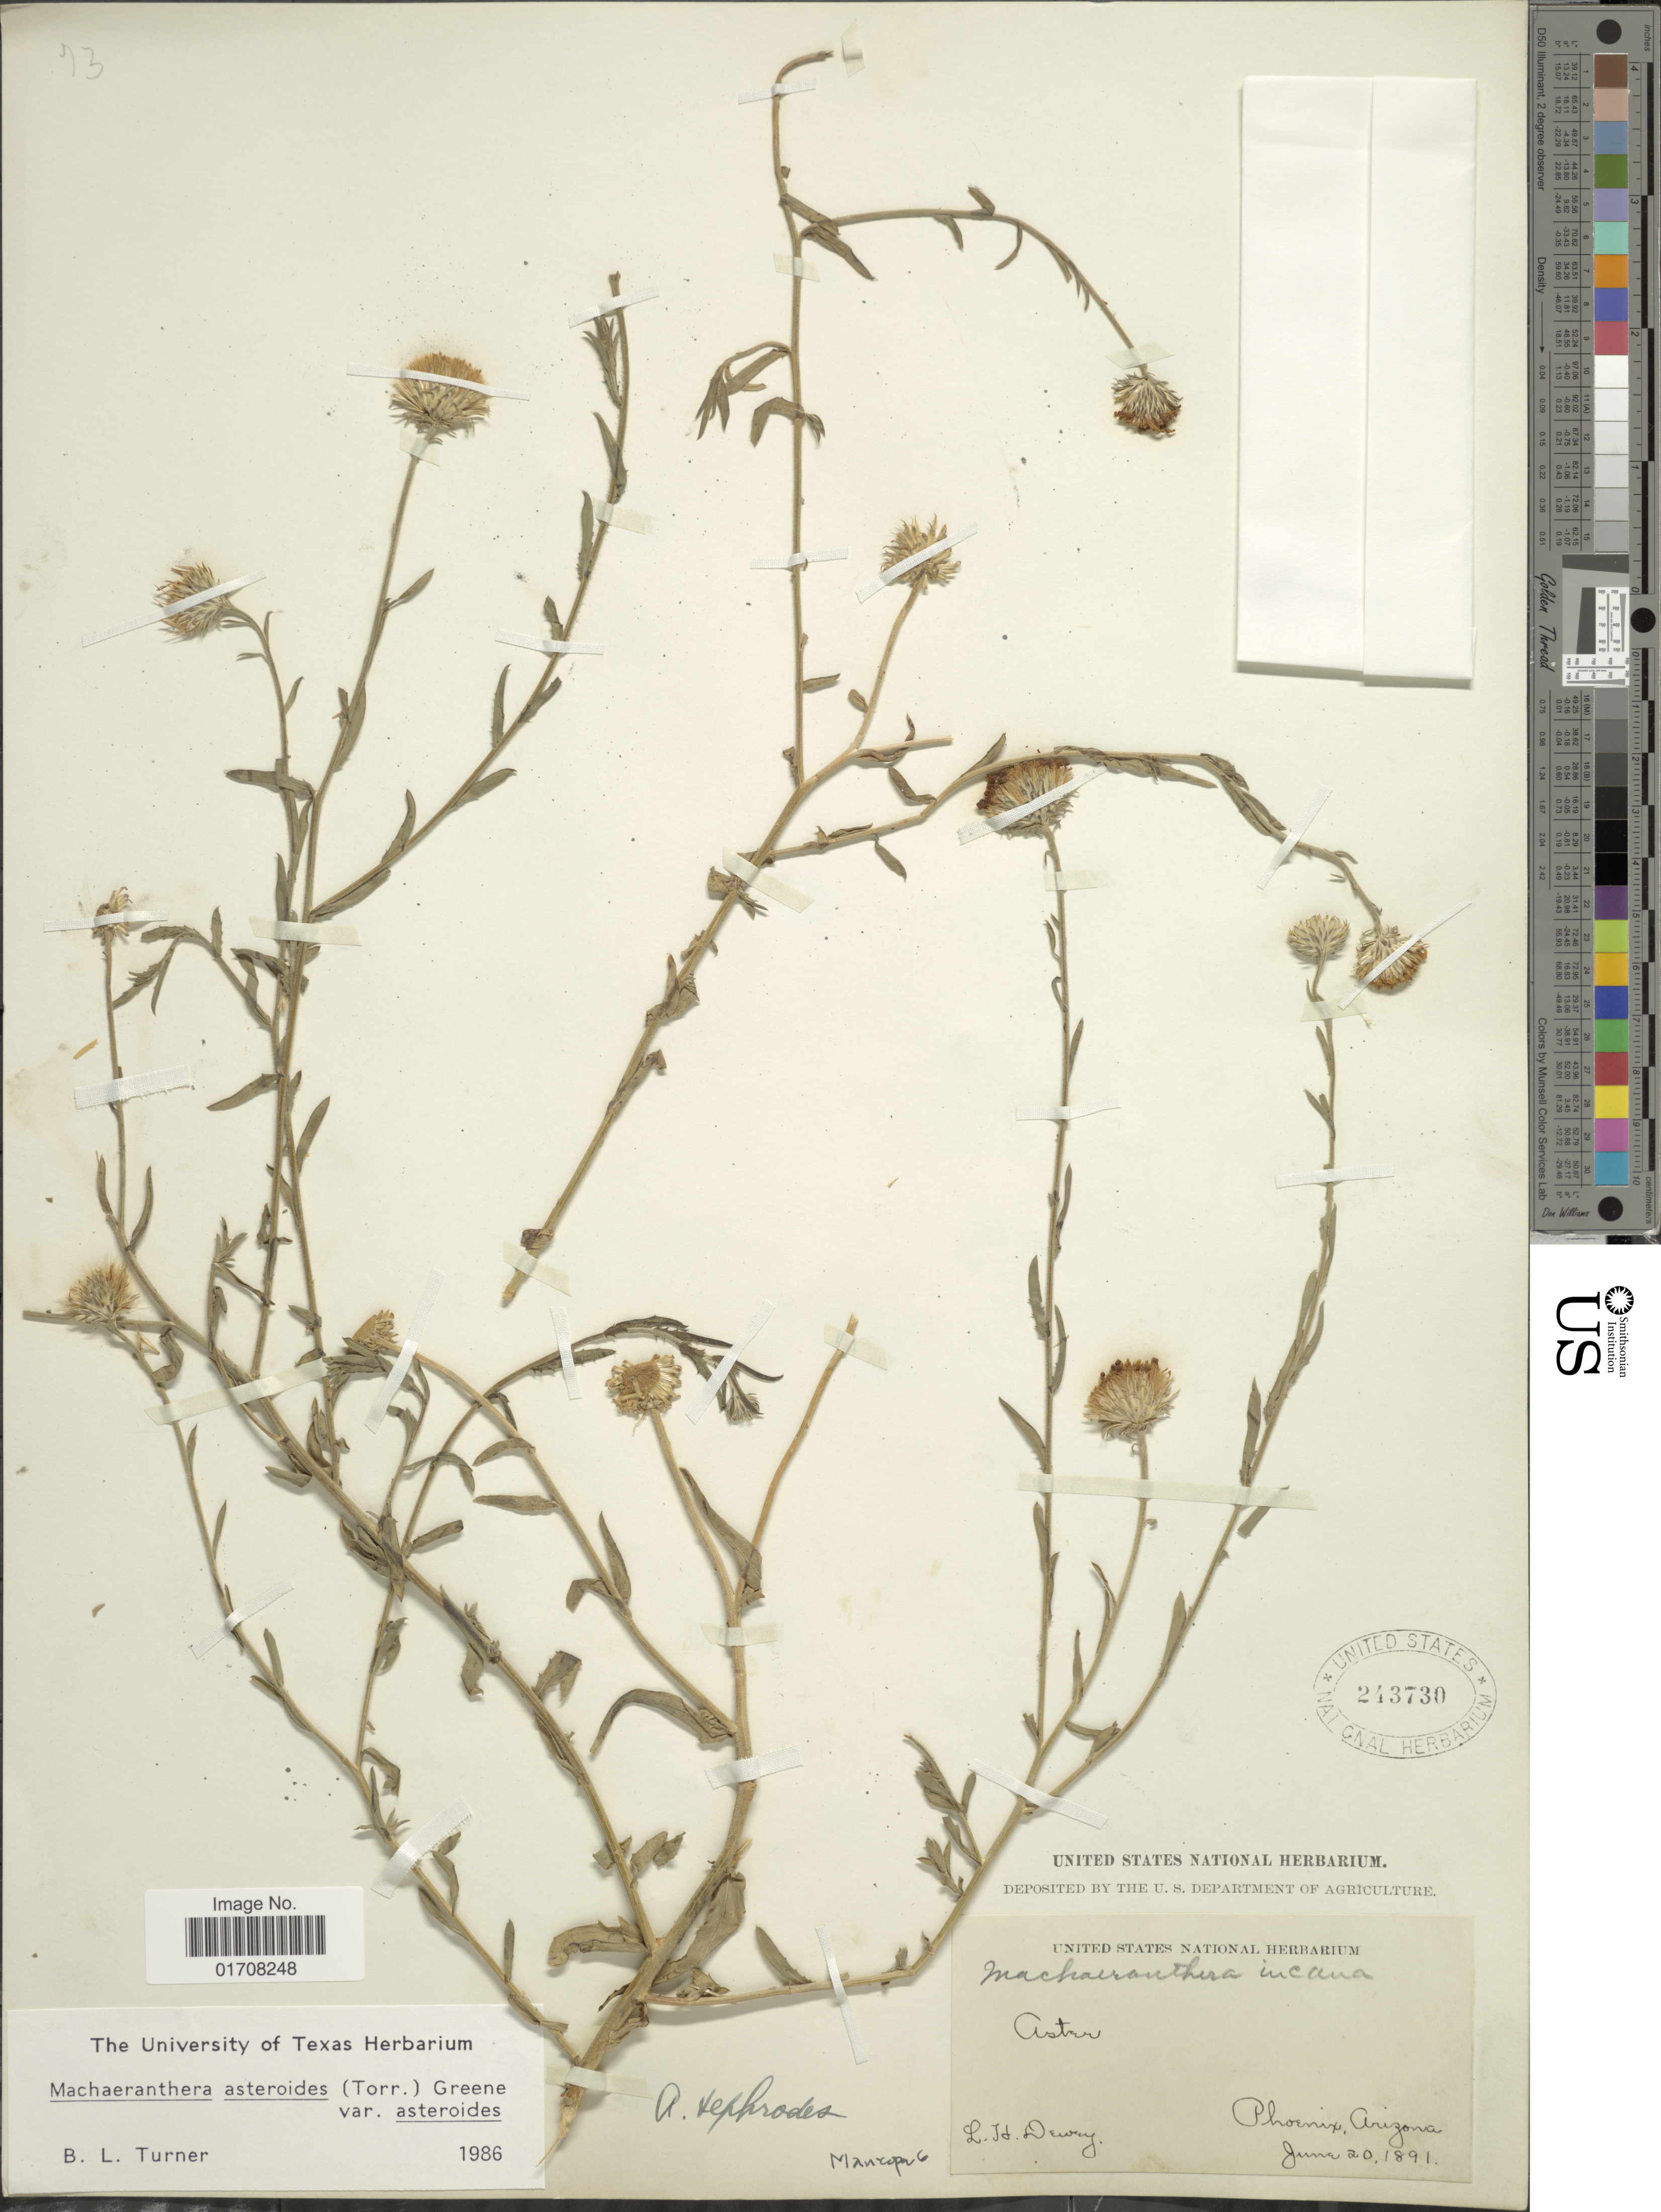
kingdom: Plantae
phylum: Tracheophyta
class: Magnoliopsida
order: Asterales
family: Asteraceae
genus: Machaeranthera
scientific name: Machaeranthera asteroides var. asteroides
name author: (Torr.) Greene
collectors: L. H. Dewey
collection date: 1891-06-20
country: United States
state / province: Arizona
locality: Phoenix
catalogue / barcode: US 243730